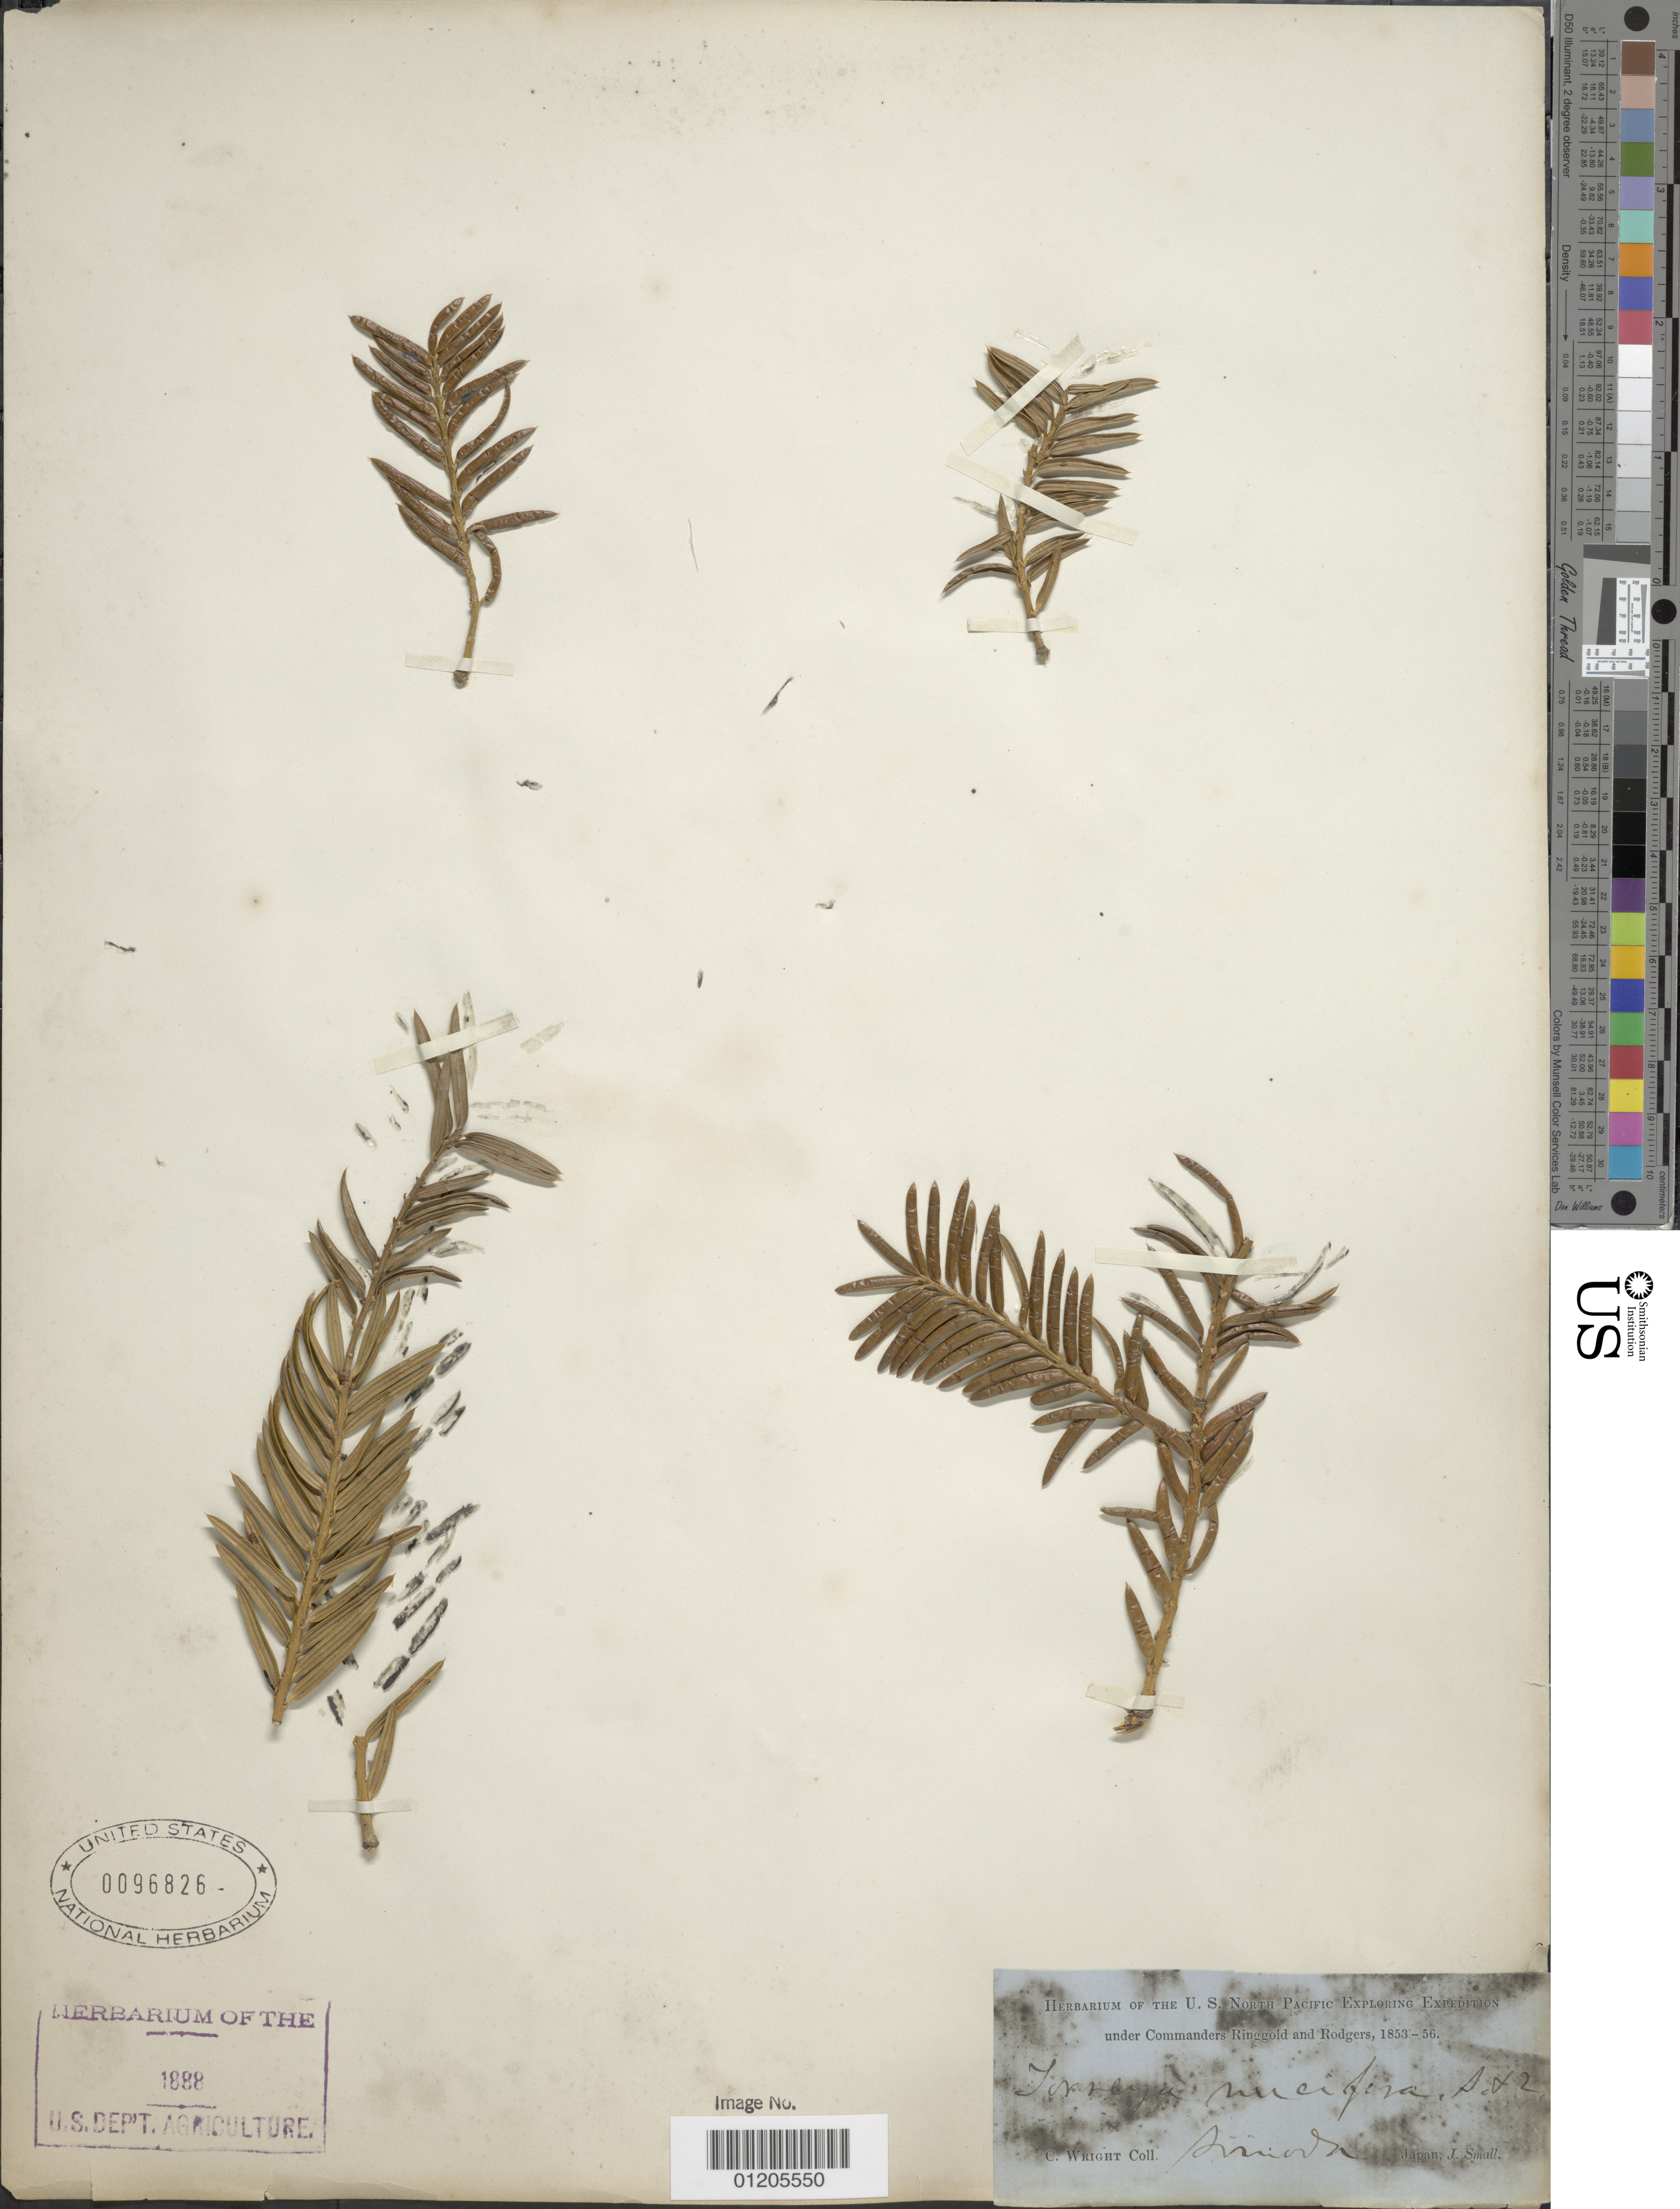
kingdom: Plantae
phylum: Tracheophyta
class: Pinopsida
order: Pinales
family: Taxaceae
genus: Torreya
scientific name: Torreya nucifera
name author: (L.) Siebold & Zucc.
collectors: C. Wright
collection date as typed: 1853 to -- -- 1856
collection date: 1853/1856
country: Japan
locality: Simoda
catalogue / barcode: US 96826